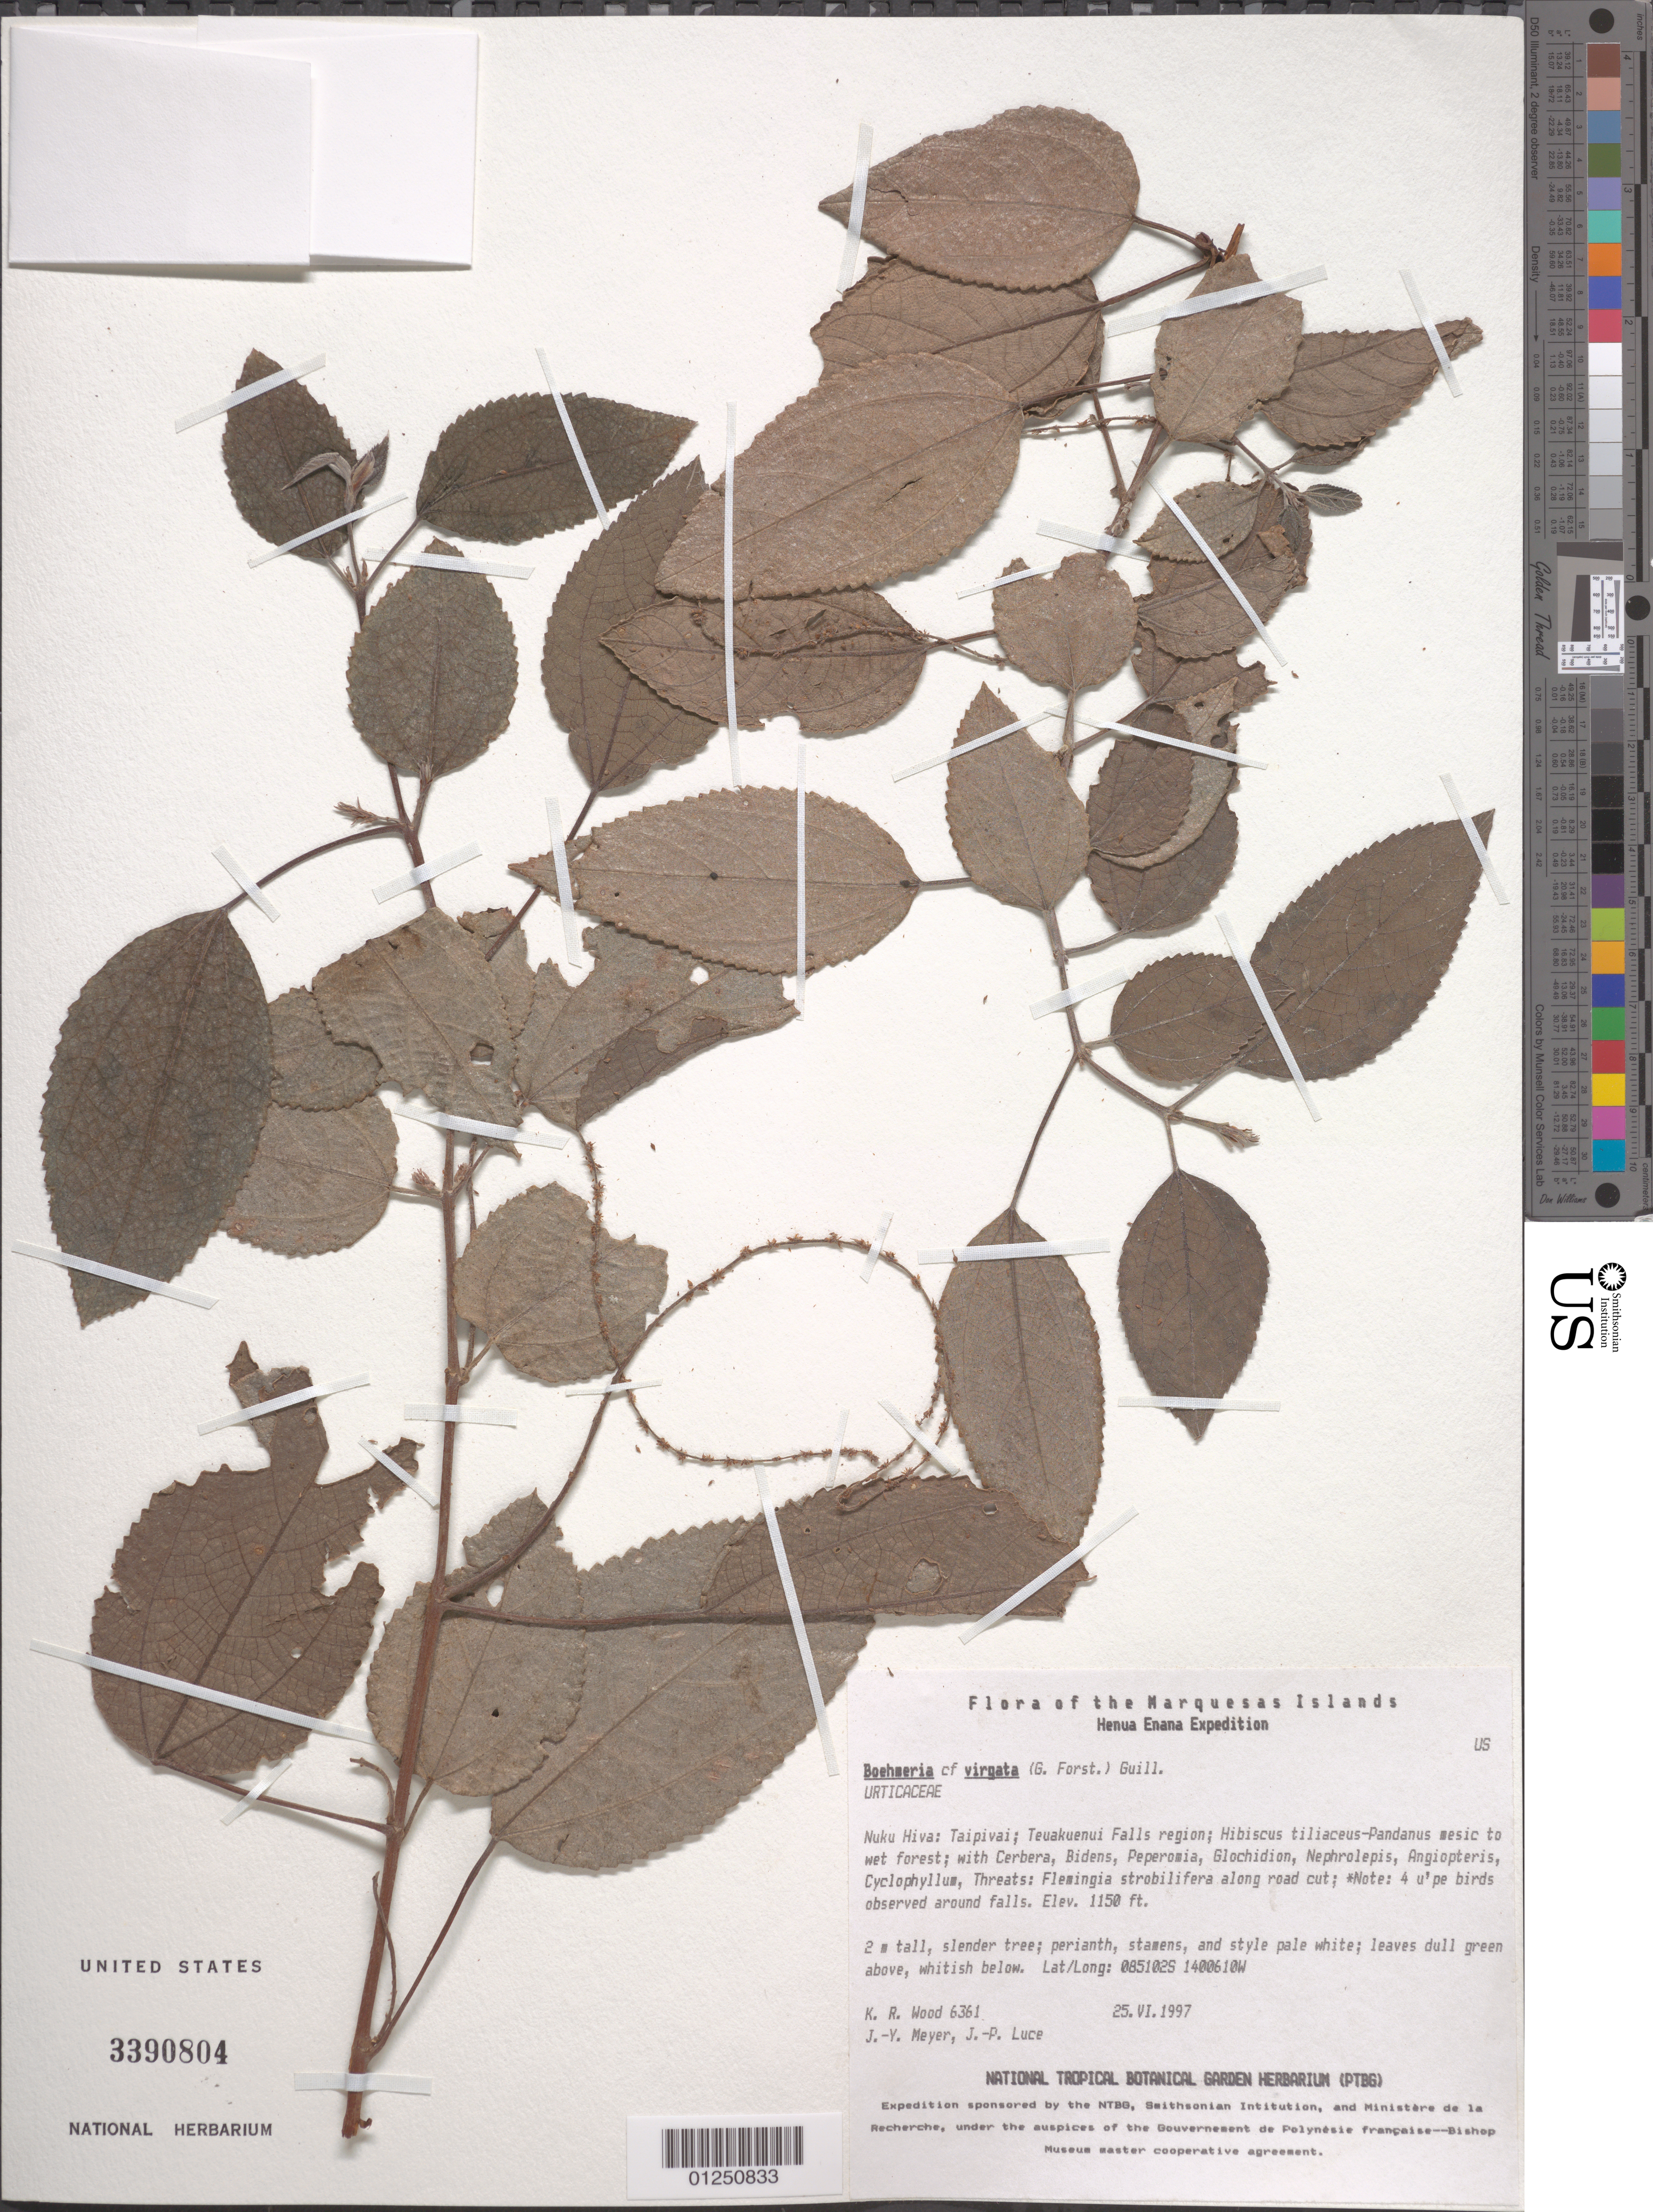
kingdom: Plantae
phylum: Tracheophyta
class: Magnoliopsida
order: Rosales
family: Urticaceae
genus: Boehmeria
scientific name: Boehmeria virgata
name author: (G. Forst.) Guill.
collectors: K. R. Wood, J.-Y. Meyer & J. Luce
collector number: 6361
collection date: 1997-06-25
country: French Polynesia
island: Nuku Hiva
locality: Taipivai, Teuakueenui Falls area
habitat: Hibiscus tiliaceus - Pandanus mesic to wet forest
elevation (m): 351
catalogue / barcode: US 3390804